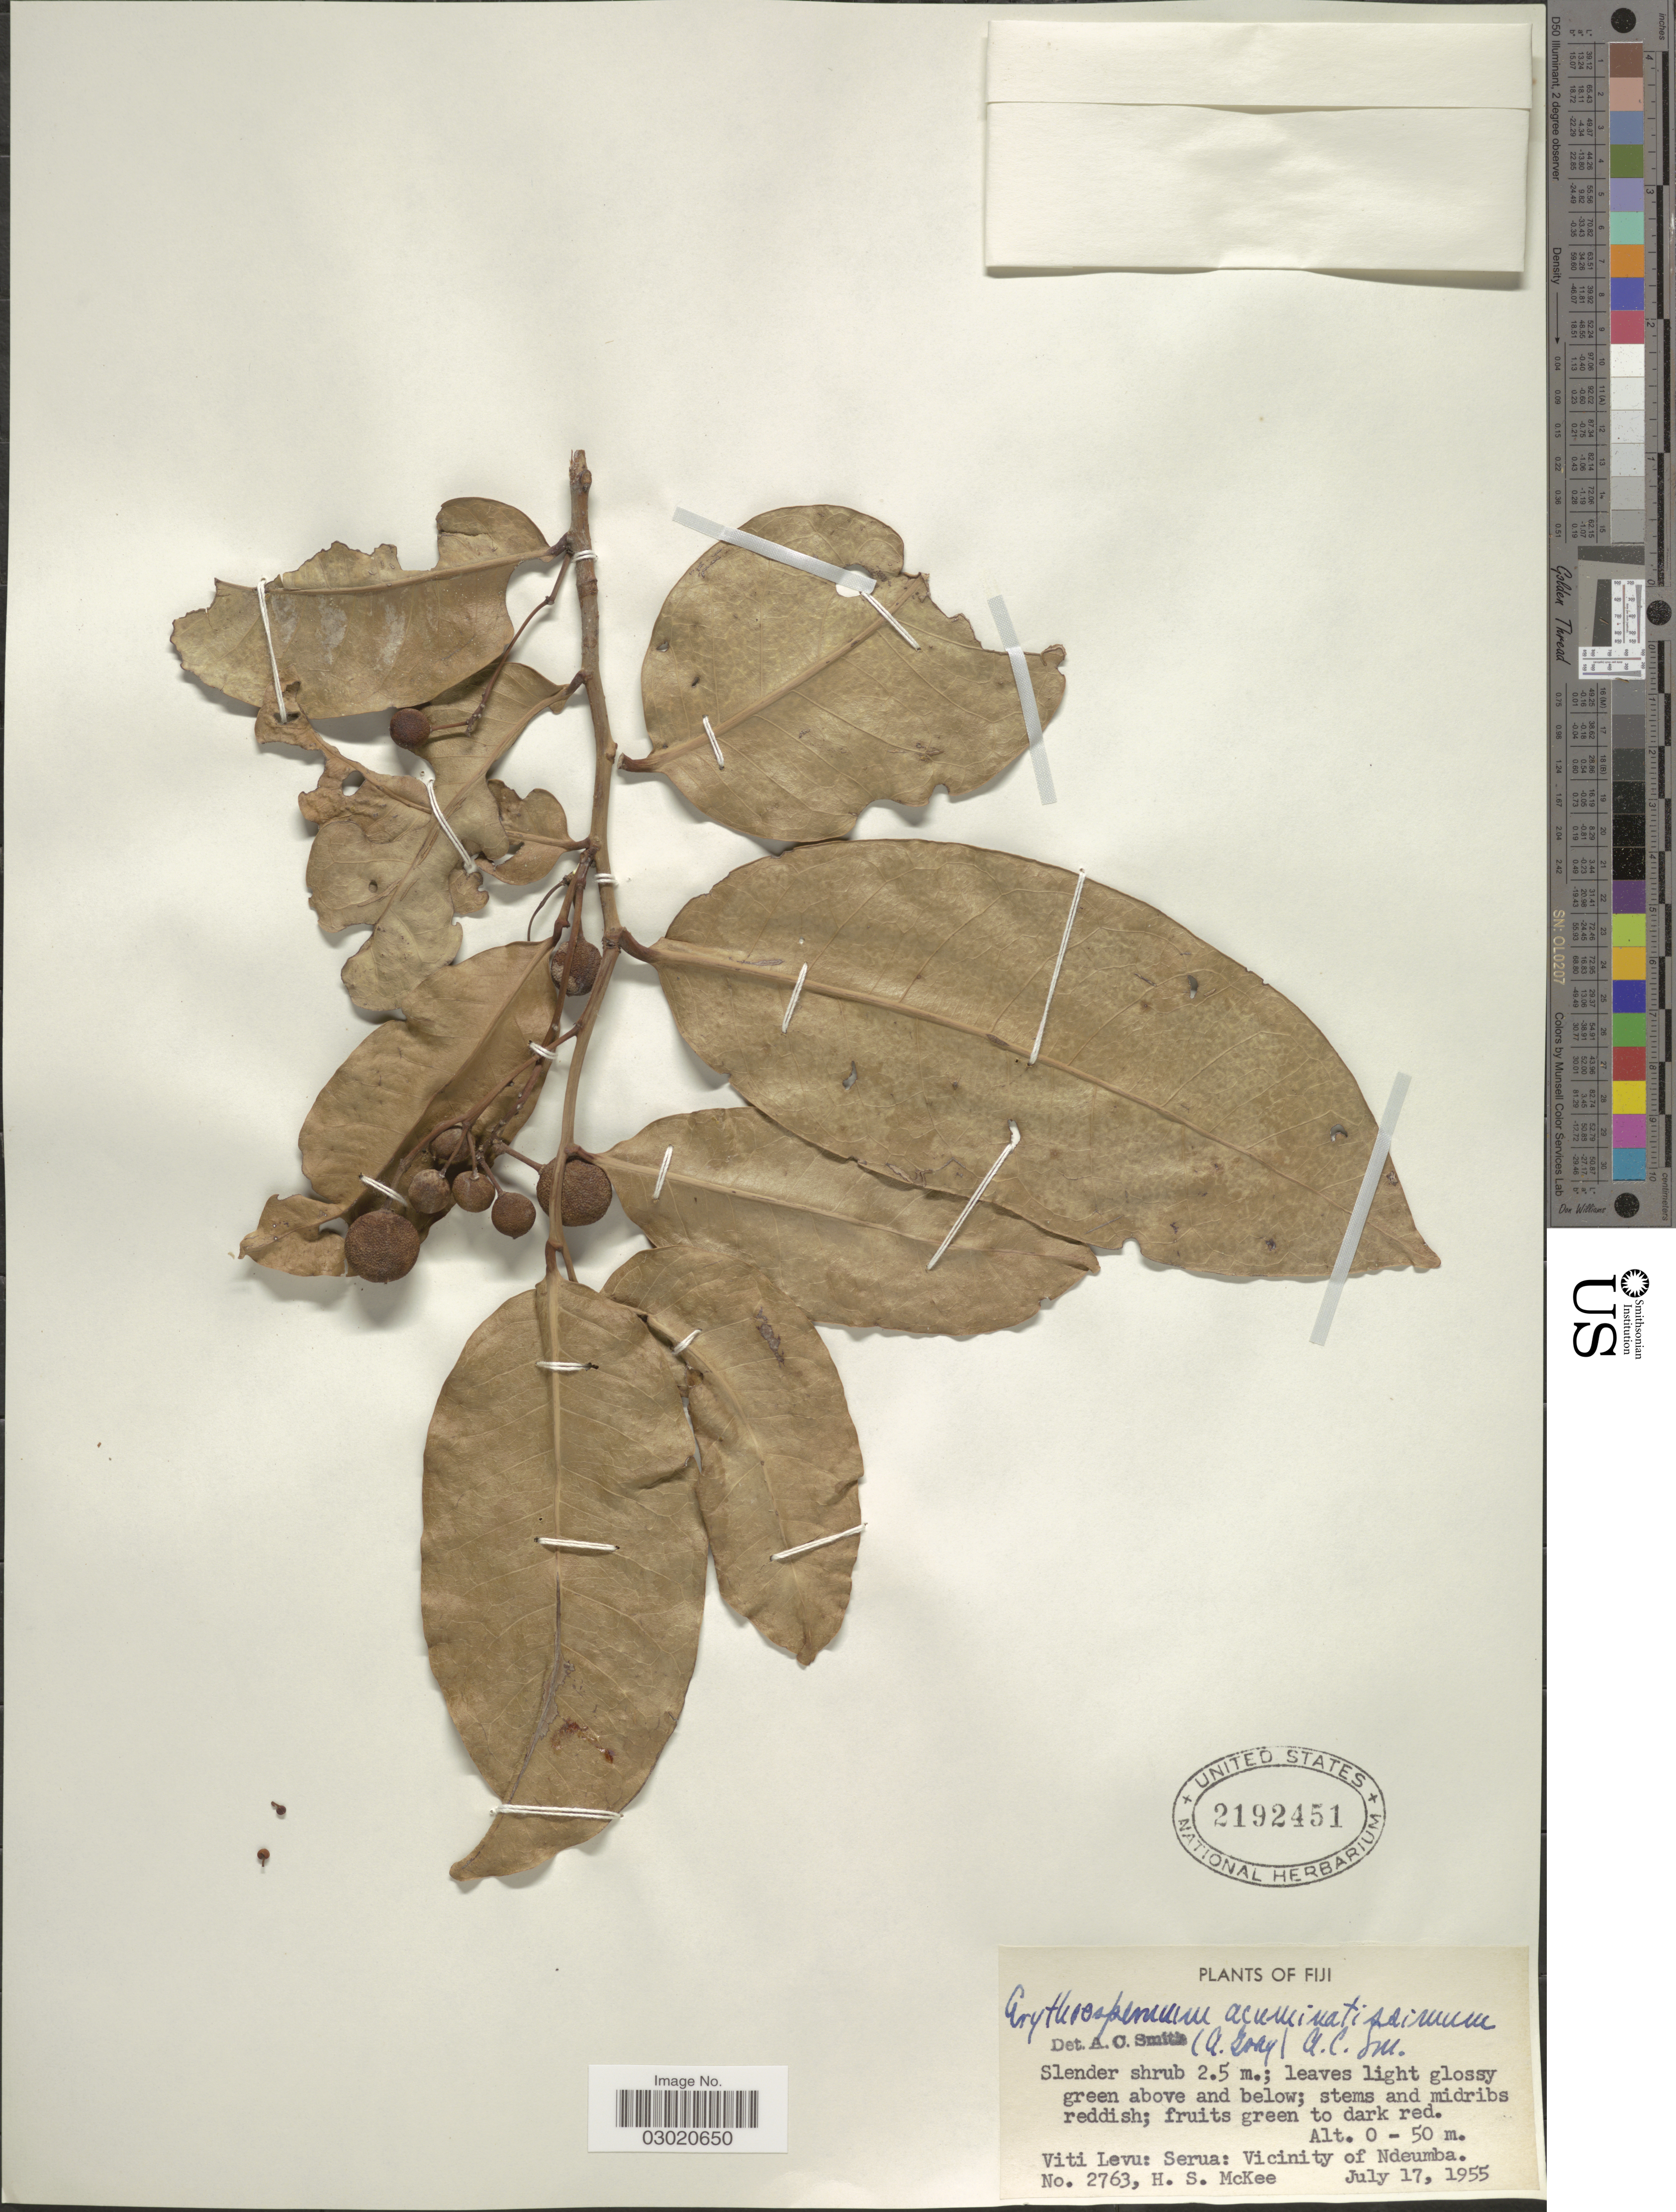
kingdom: Plantae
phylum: Tracheophyta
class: Magnoliopsida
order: Malpighiales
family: Achariaceae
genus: Erythrospermum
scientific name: Erythrospermum acuminatissimum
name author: (A. Gray) A.C. Sm.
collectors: H. S. McKee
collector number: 2763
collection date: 1955-07-17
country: Fiji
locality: Viti Levu: Serua: Vicinity of Ndeumba.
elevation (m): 0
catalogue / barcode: US 2192451